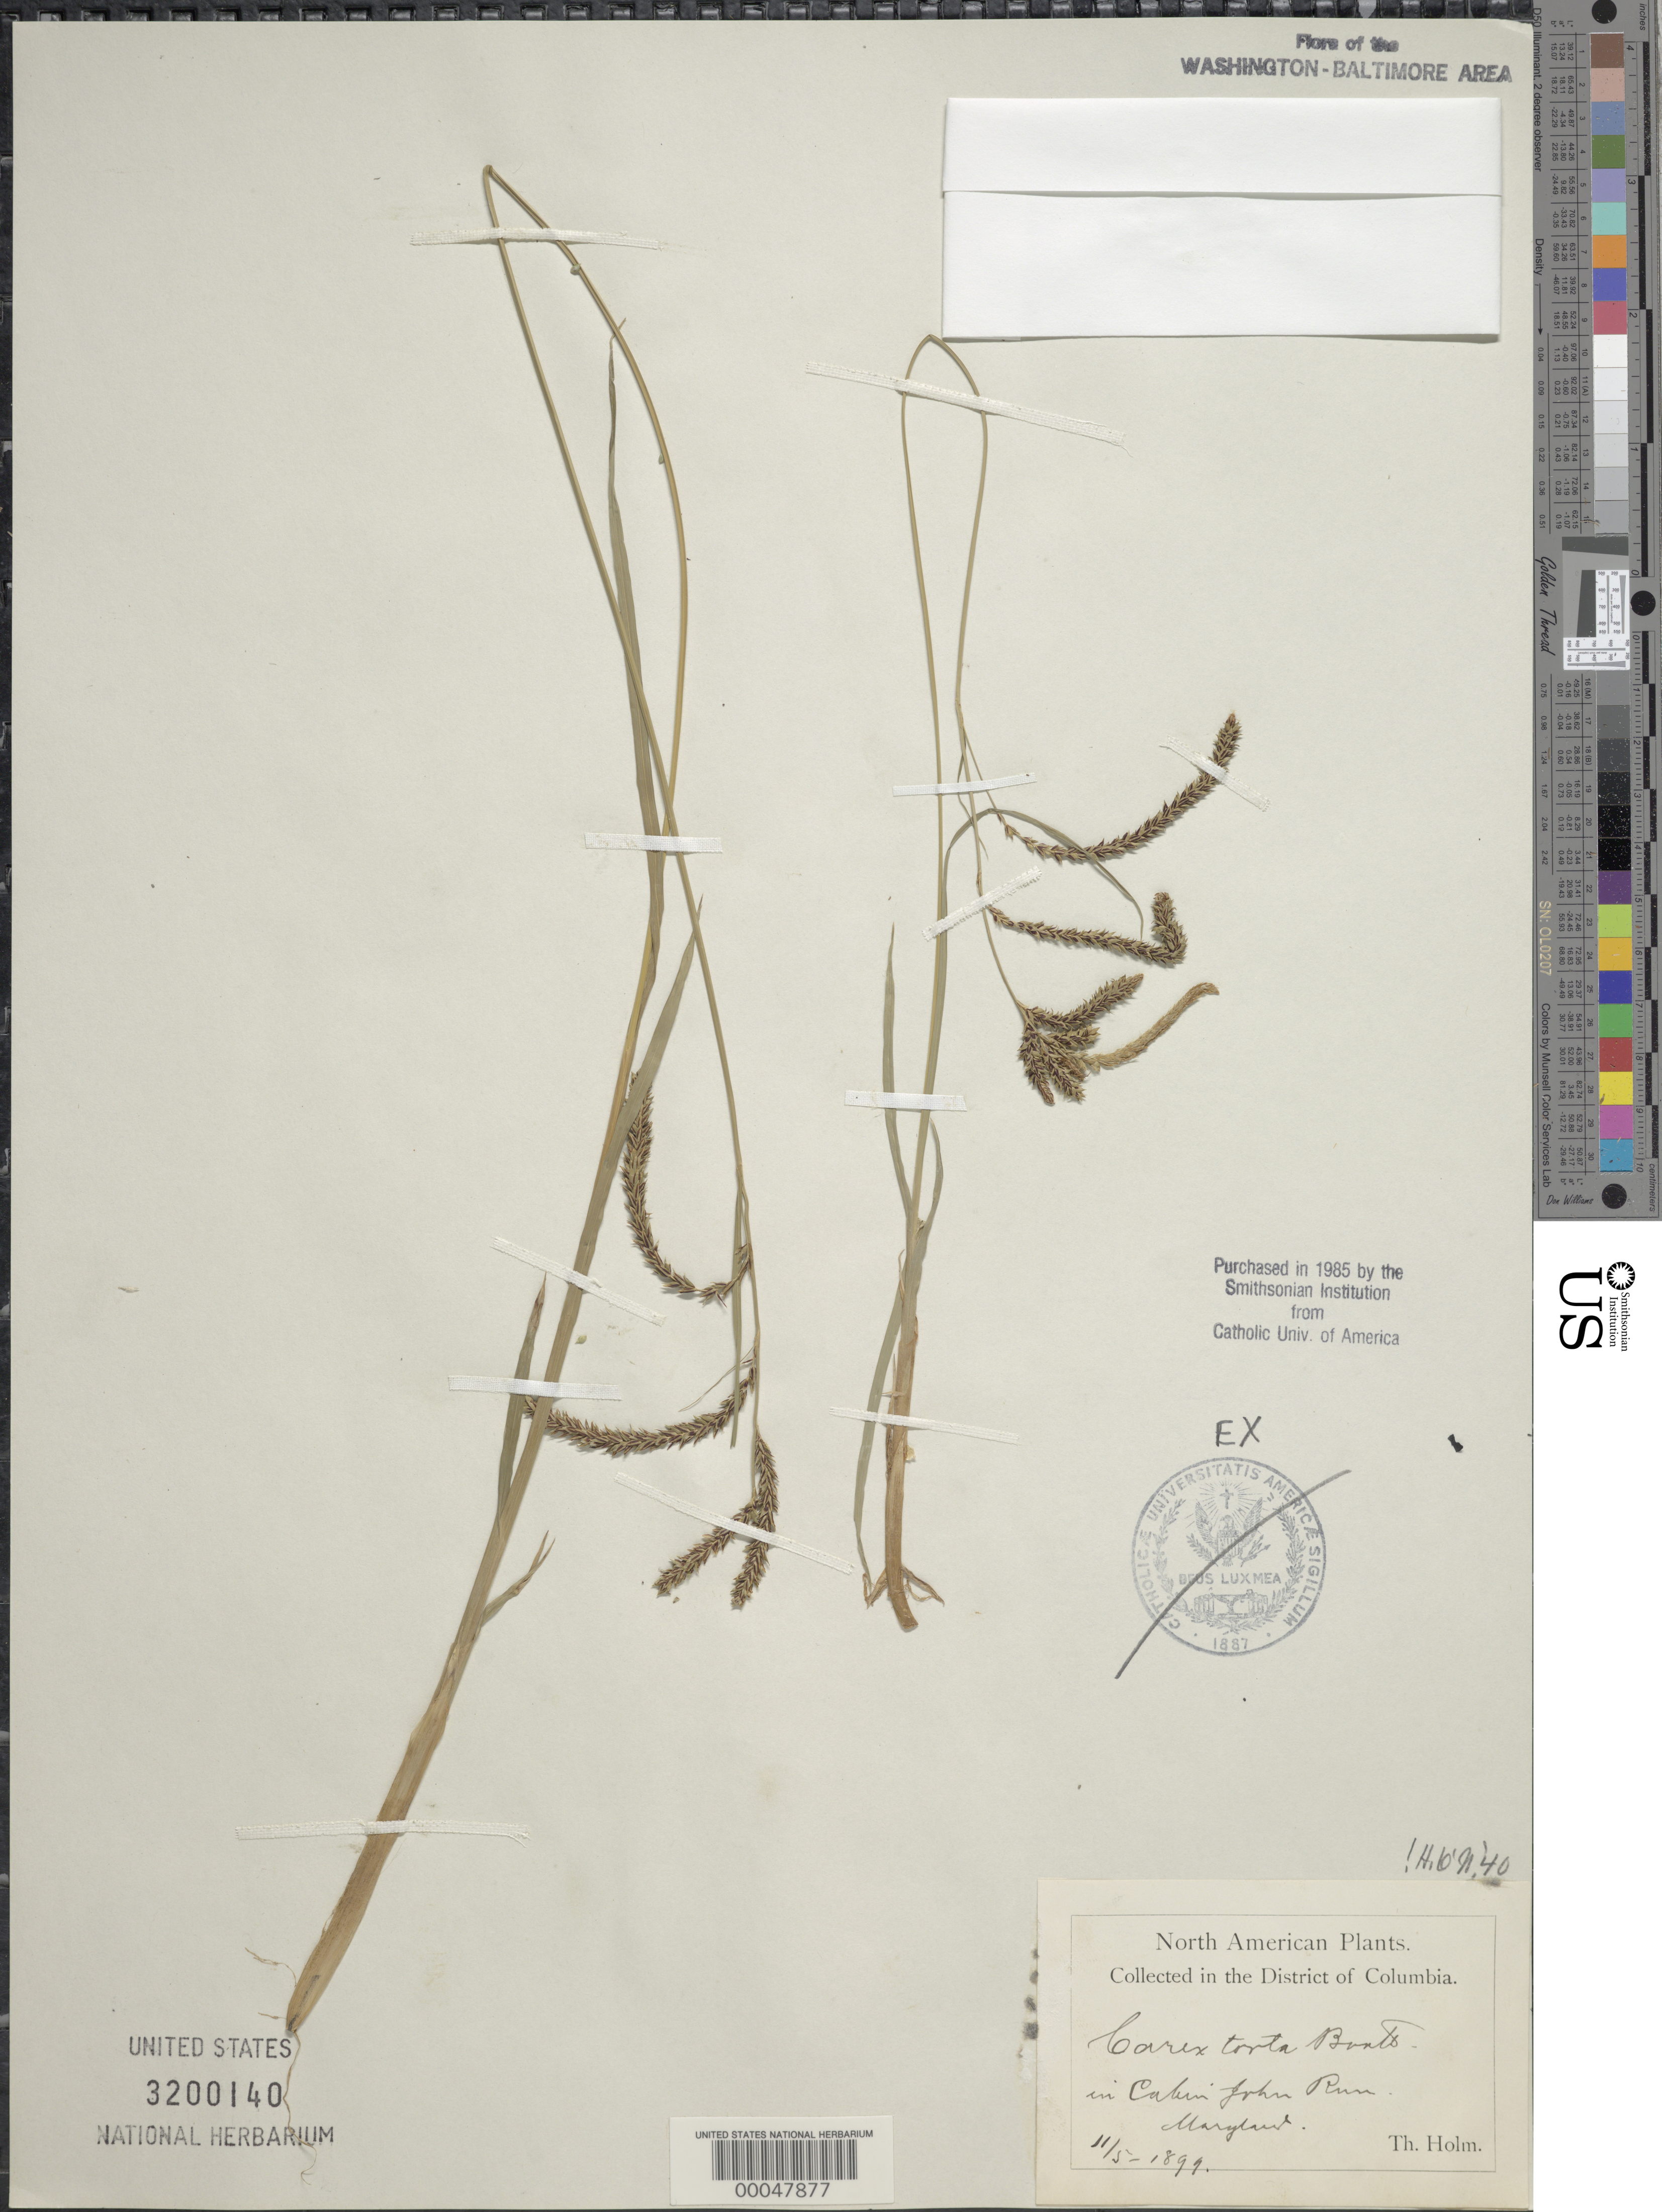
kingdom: Plantae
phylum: Tracheophyta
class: Liliopsida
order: Poales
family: Cyperaceae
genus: Carex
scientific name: Carex torta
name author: Boott ex Tuck.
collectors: T. Holm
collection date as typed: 11 May 1899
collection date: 1899-05-11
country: United States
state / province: Maryland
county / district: Montgomery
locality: Cabin John Run C. & O. Canal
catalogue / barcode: US 3200140